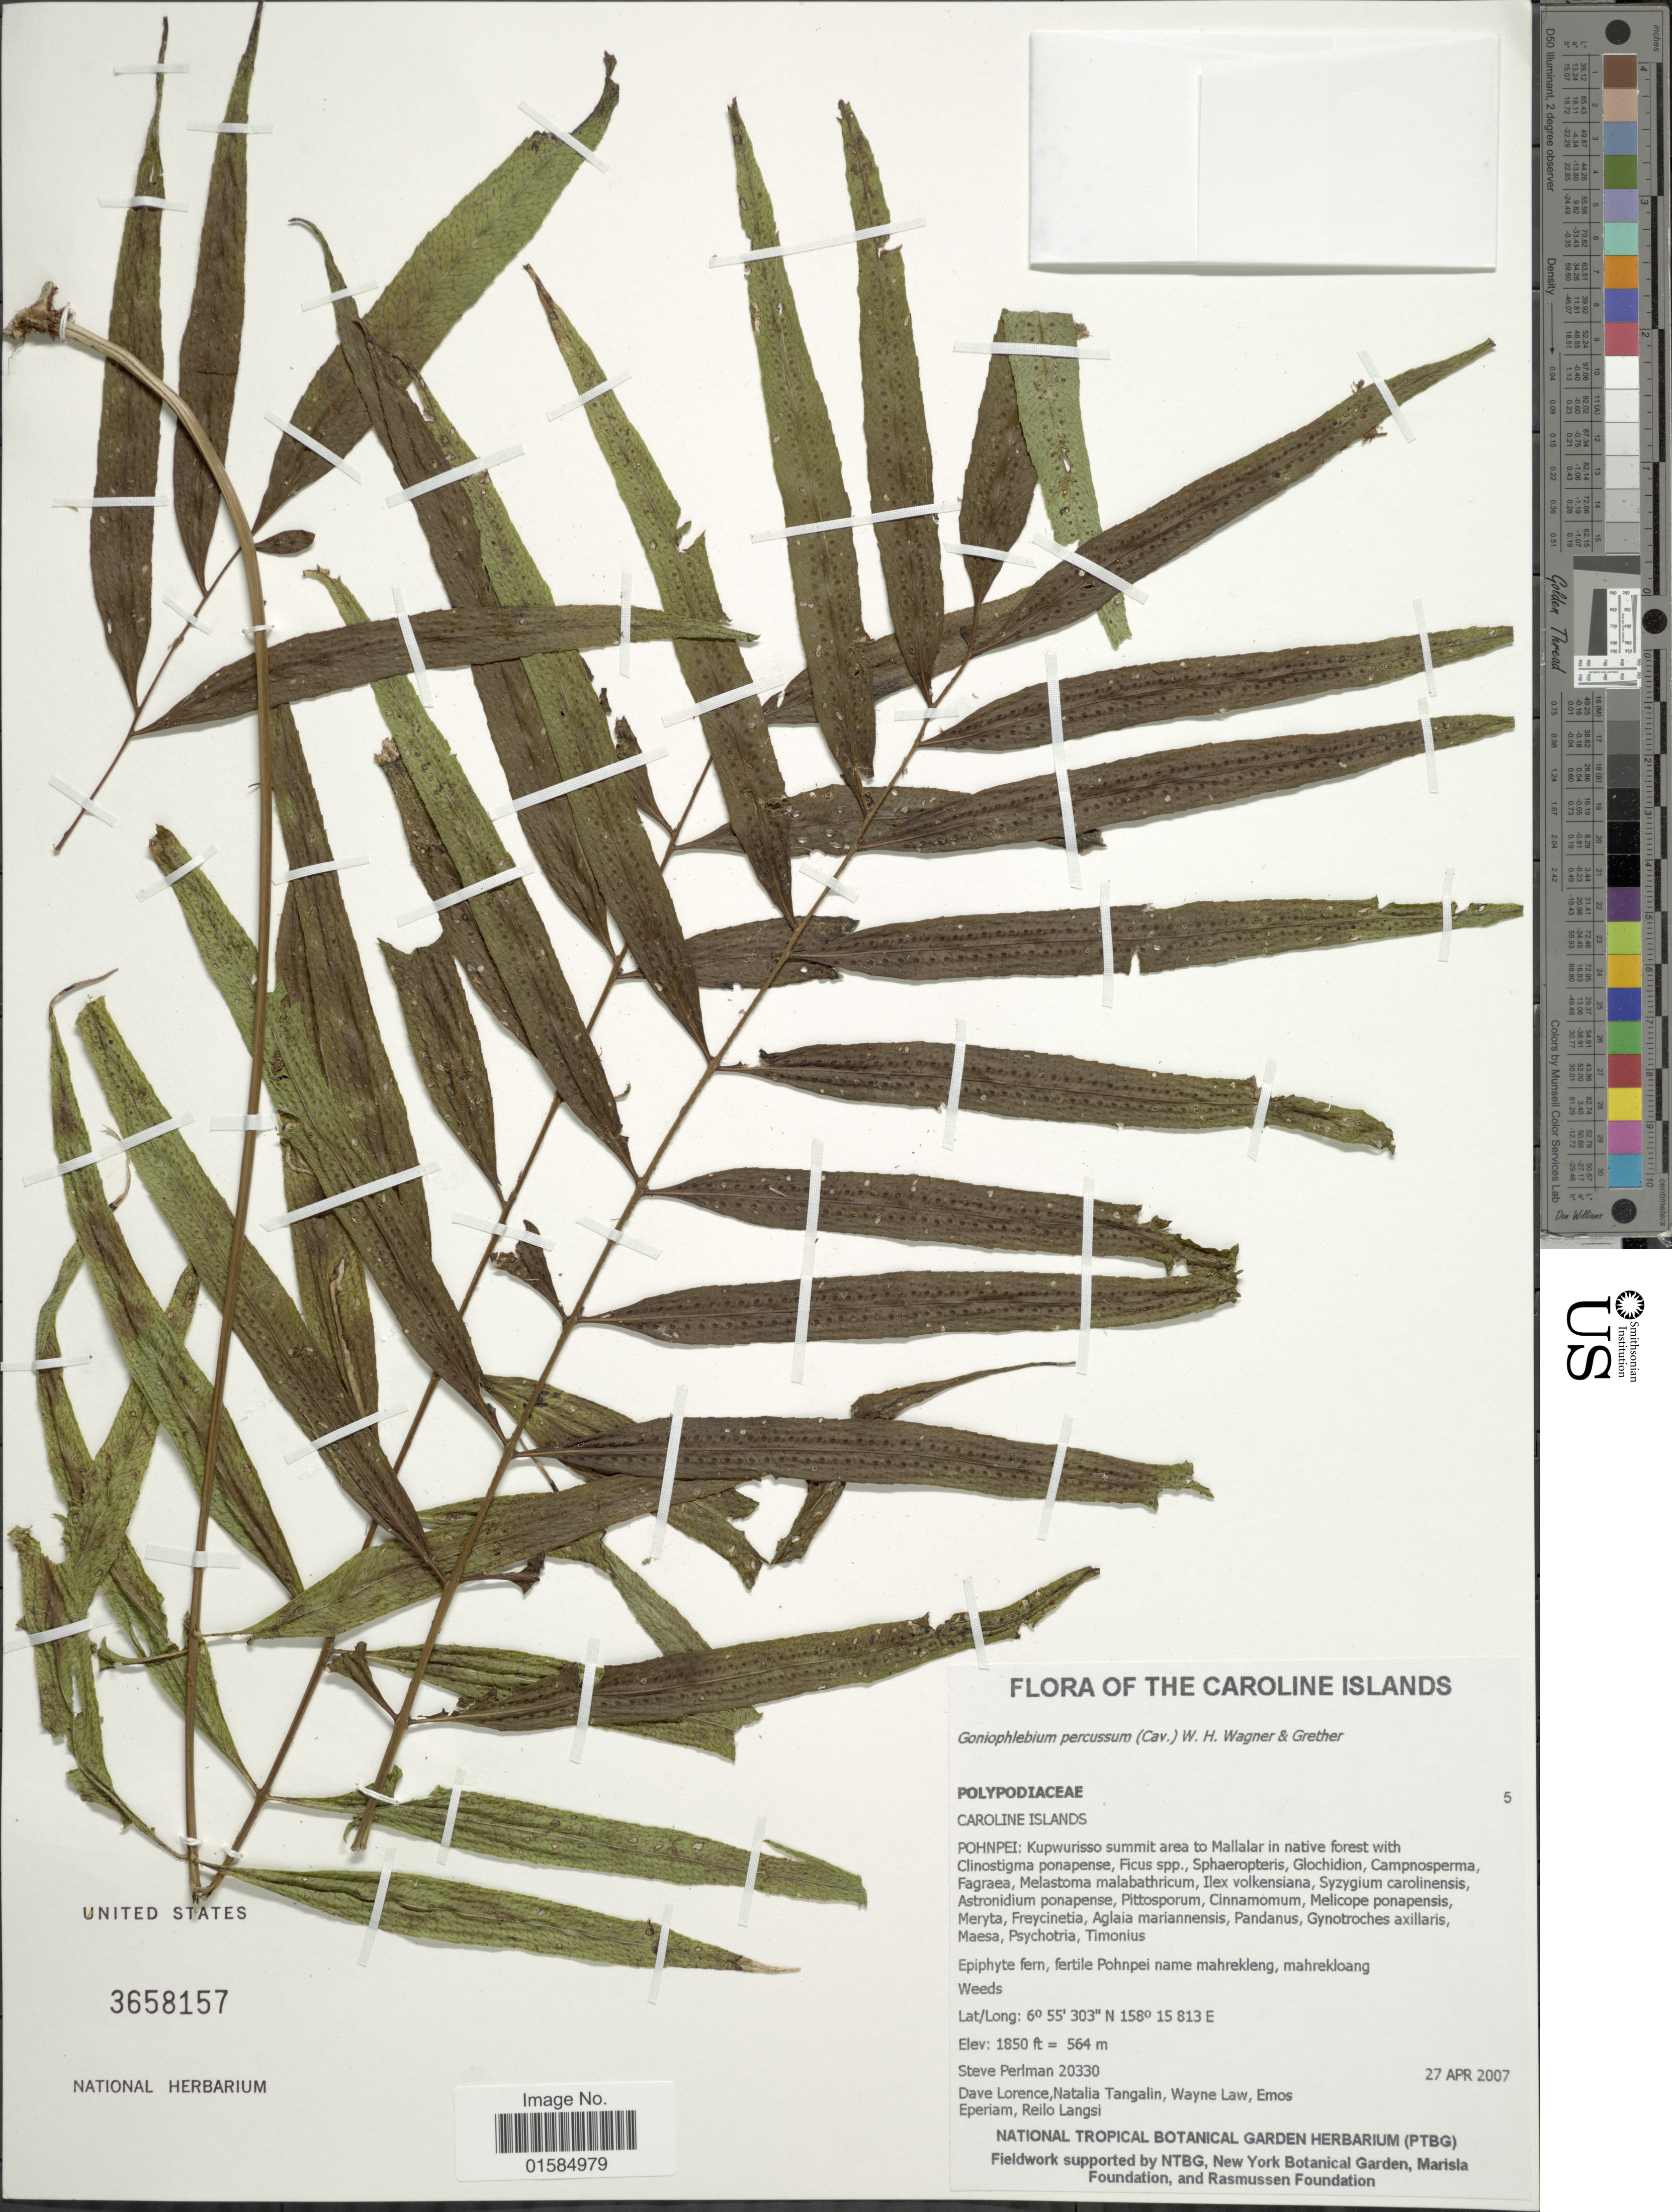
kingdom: Plantae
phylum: Tracheophyta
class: Polypodiopsida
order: Polypodiales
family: Polypodiaceae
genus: Goniophlebium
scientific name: Goniophlebium percussum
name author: (Cauv.) W.H. Wagner & Grether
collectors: S. Perlman, D. Lorence, N. Tangalin, W. Law & et al.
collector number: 20330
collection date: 2007-04-27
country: Micronesia, Federated States of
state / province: Pohnpei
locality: Caroline Islands, Pohnpei: Kupwurisso summit area to Mallalar in native forest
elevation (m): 564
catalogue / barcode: US 3658157